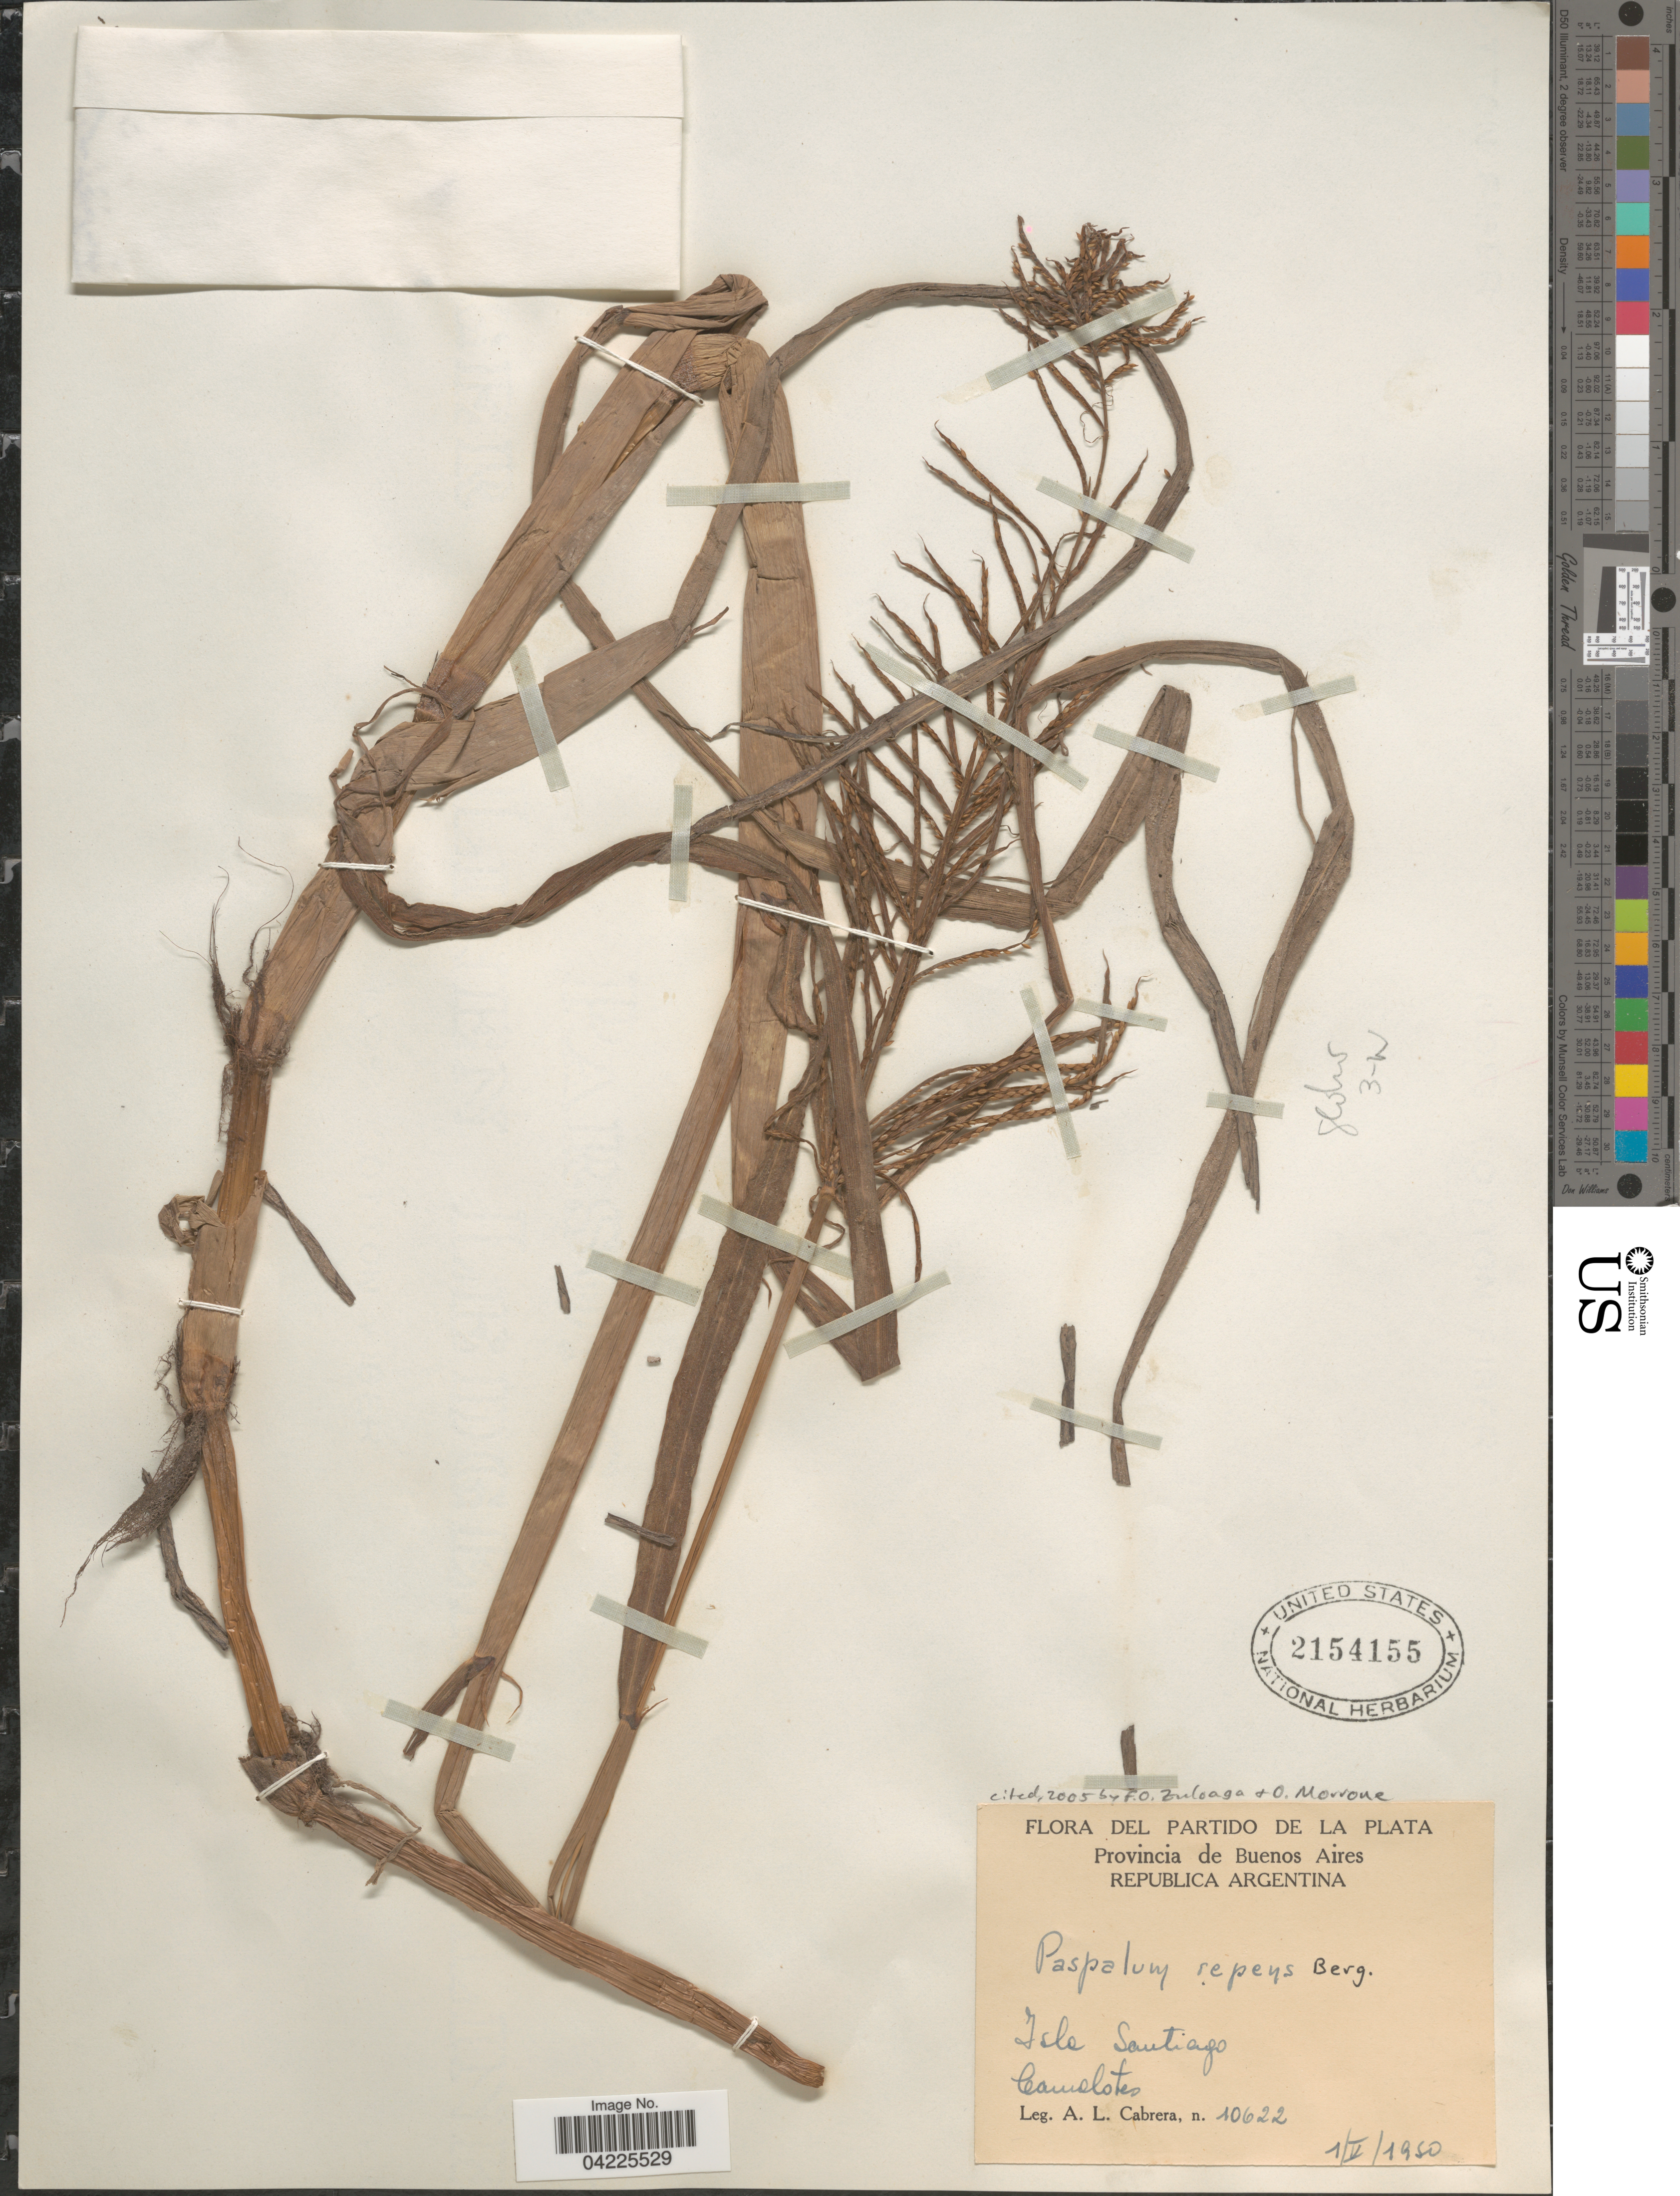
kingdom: Plantae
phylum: Tracheophyta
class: Liliopsida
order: Poales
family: Poaceae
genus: Paspalum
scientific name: Paspalum repens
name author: P.J. Bergius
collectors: A. L. Cabrera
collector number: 10622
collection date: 1950-05-01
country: Argentina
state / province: Buenos Aires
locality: Partido de La Plata. Isla Santiago. Camalotes.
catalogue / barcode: US 2154155